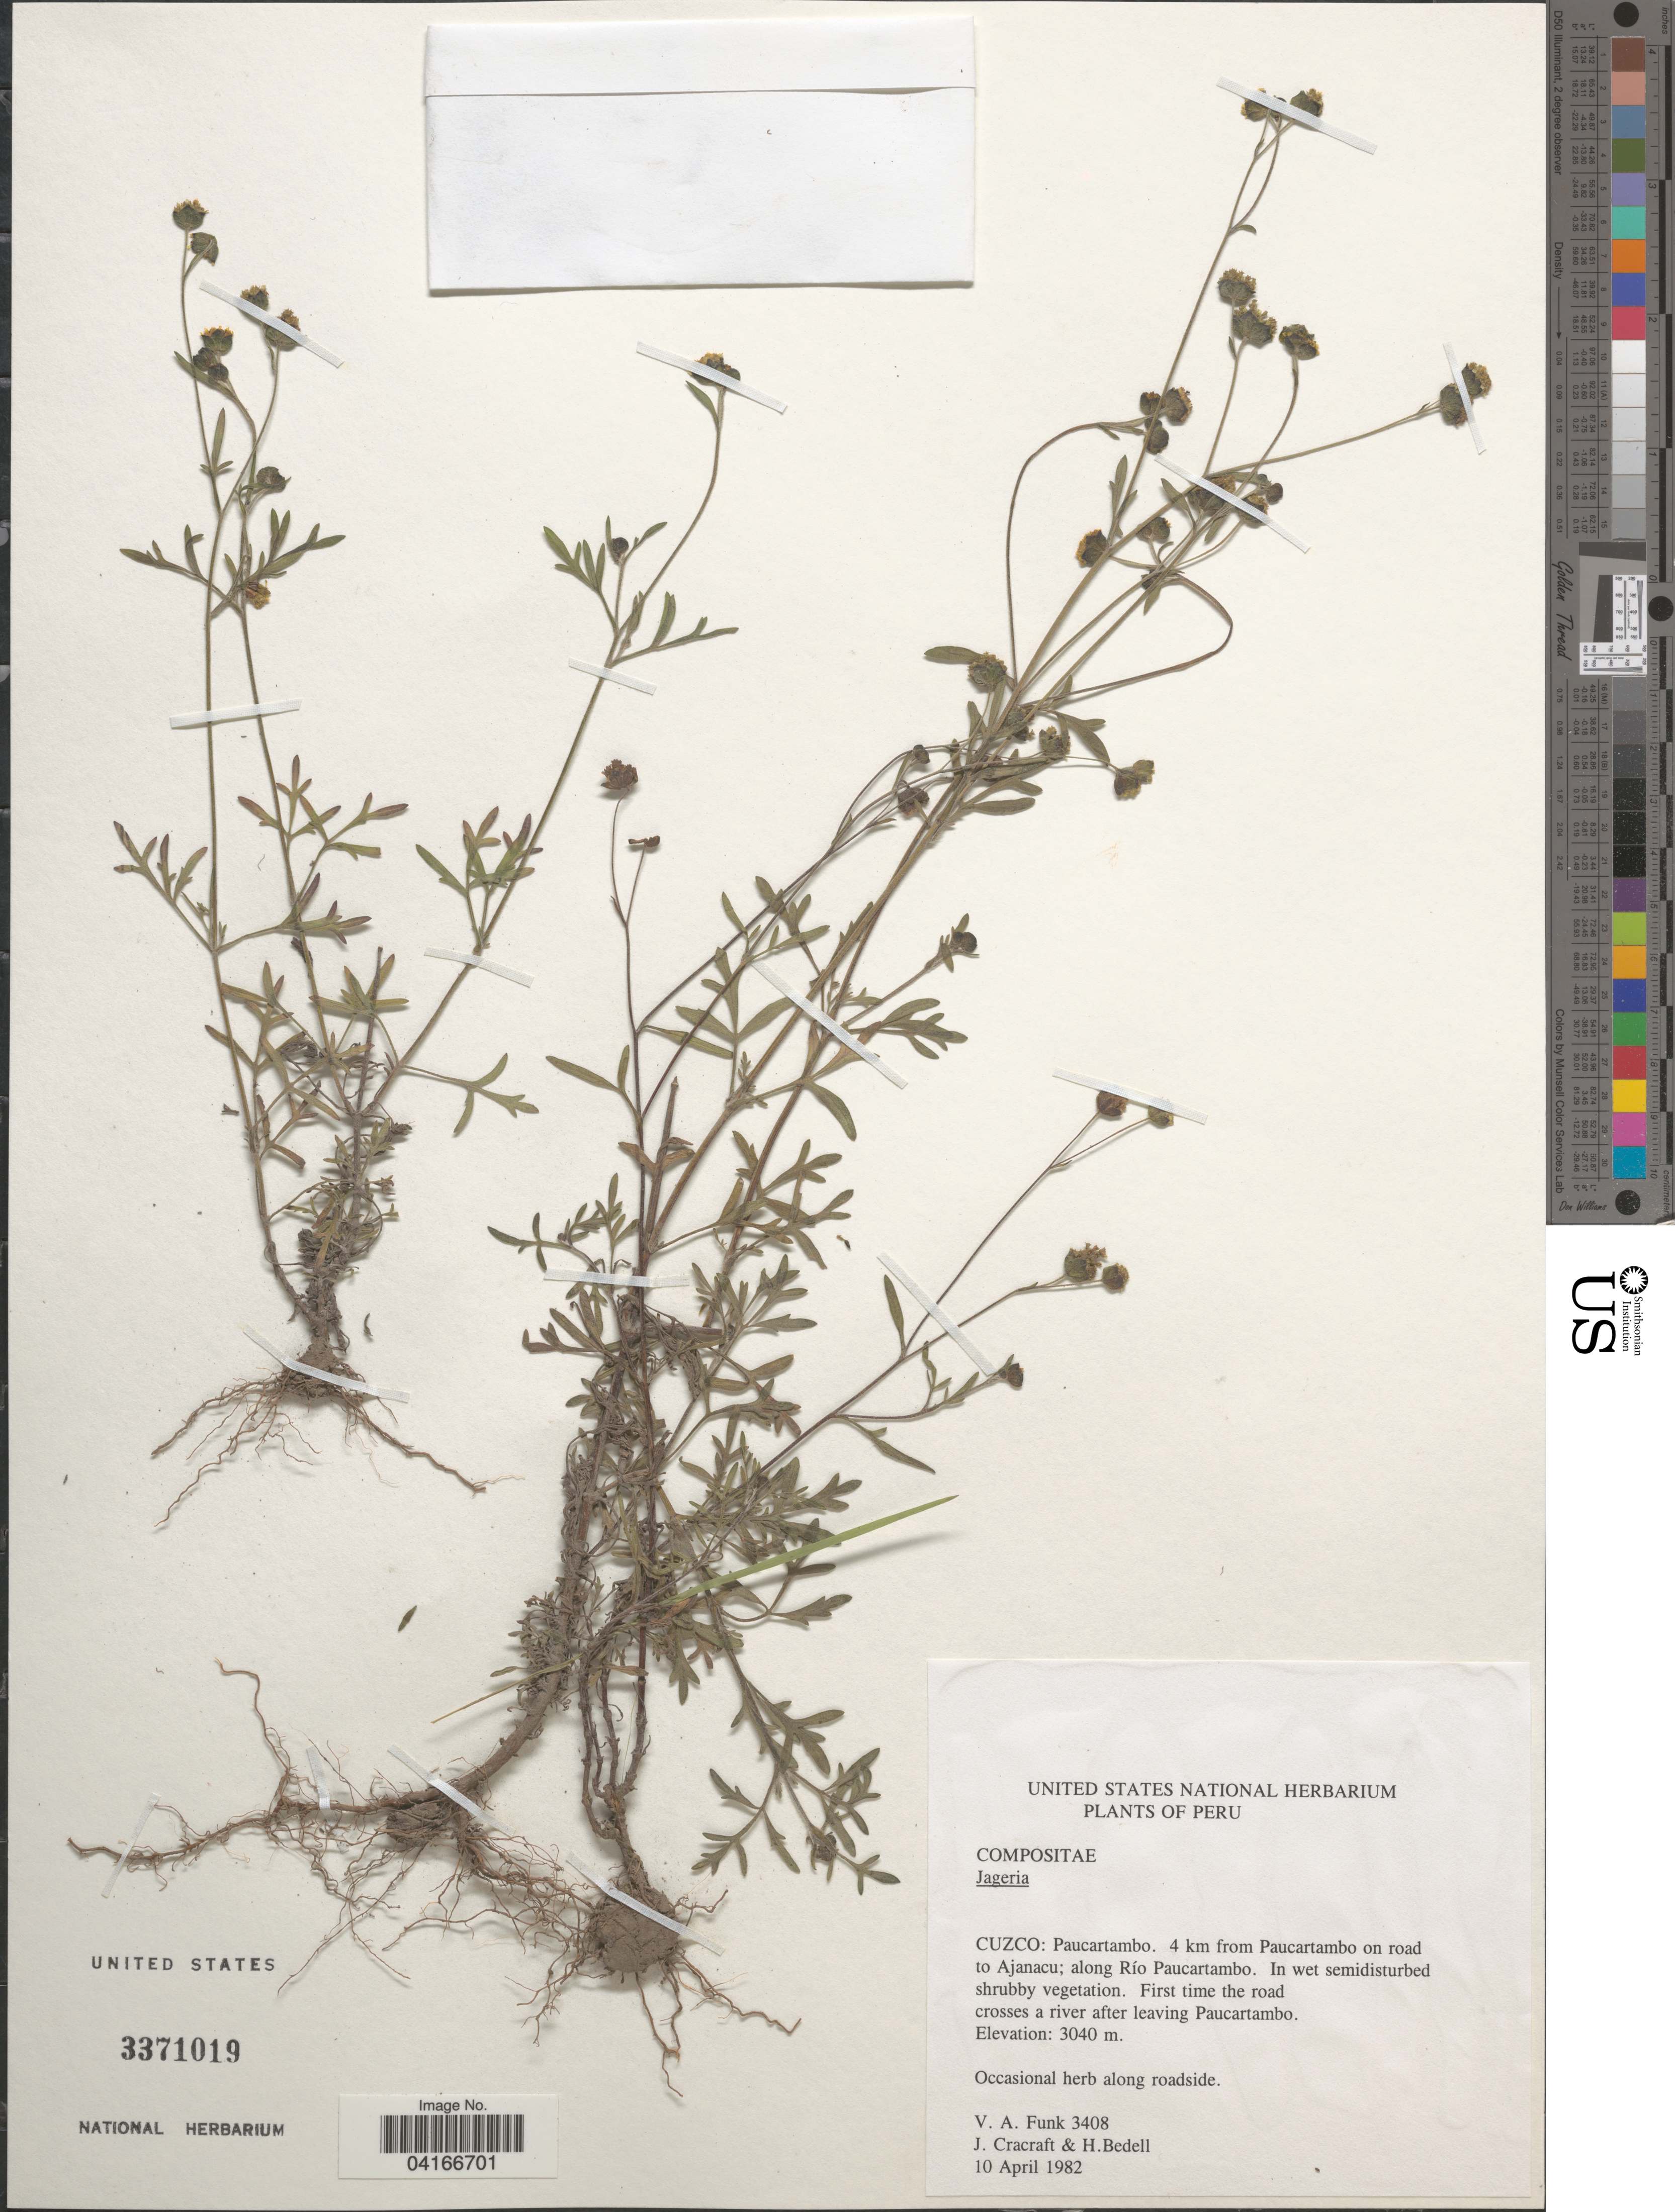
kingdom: Plantae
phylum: Tracheophyta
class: Magnoliopsida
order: Asterales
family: Asteraceae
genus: Jaegeria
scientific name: Jaegeria sp.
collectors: V. Funk, J. L. Cracraft & H. Bedell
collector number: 3408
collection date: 1982-04-10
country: Peru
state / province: Cusco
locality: Cuzco: Paucartambo. 4 km from Paucartambo on road to Anajacu; along Río Paucartambo. First time the road crosses a river after leaving Paucartambo.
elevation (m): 3040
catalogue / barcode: US 3371019